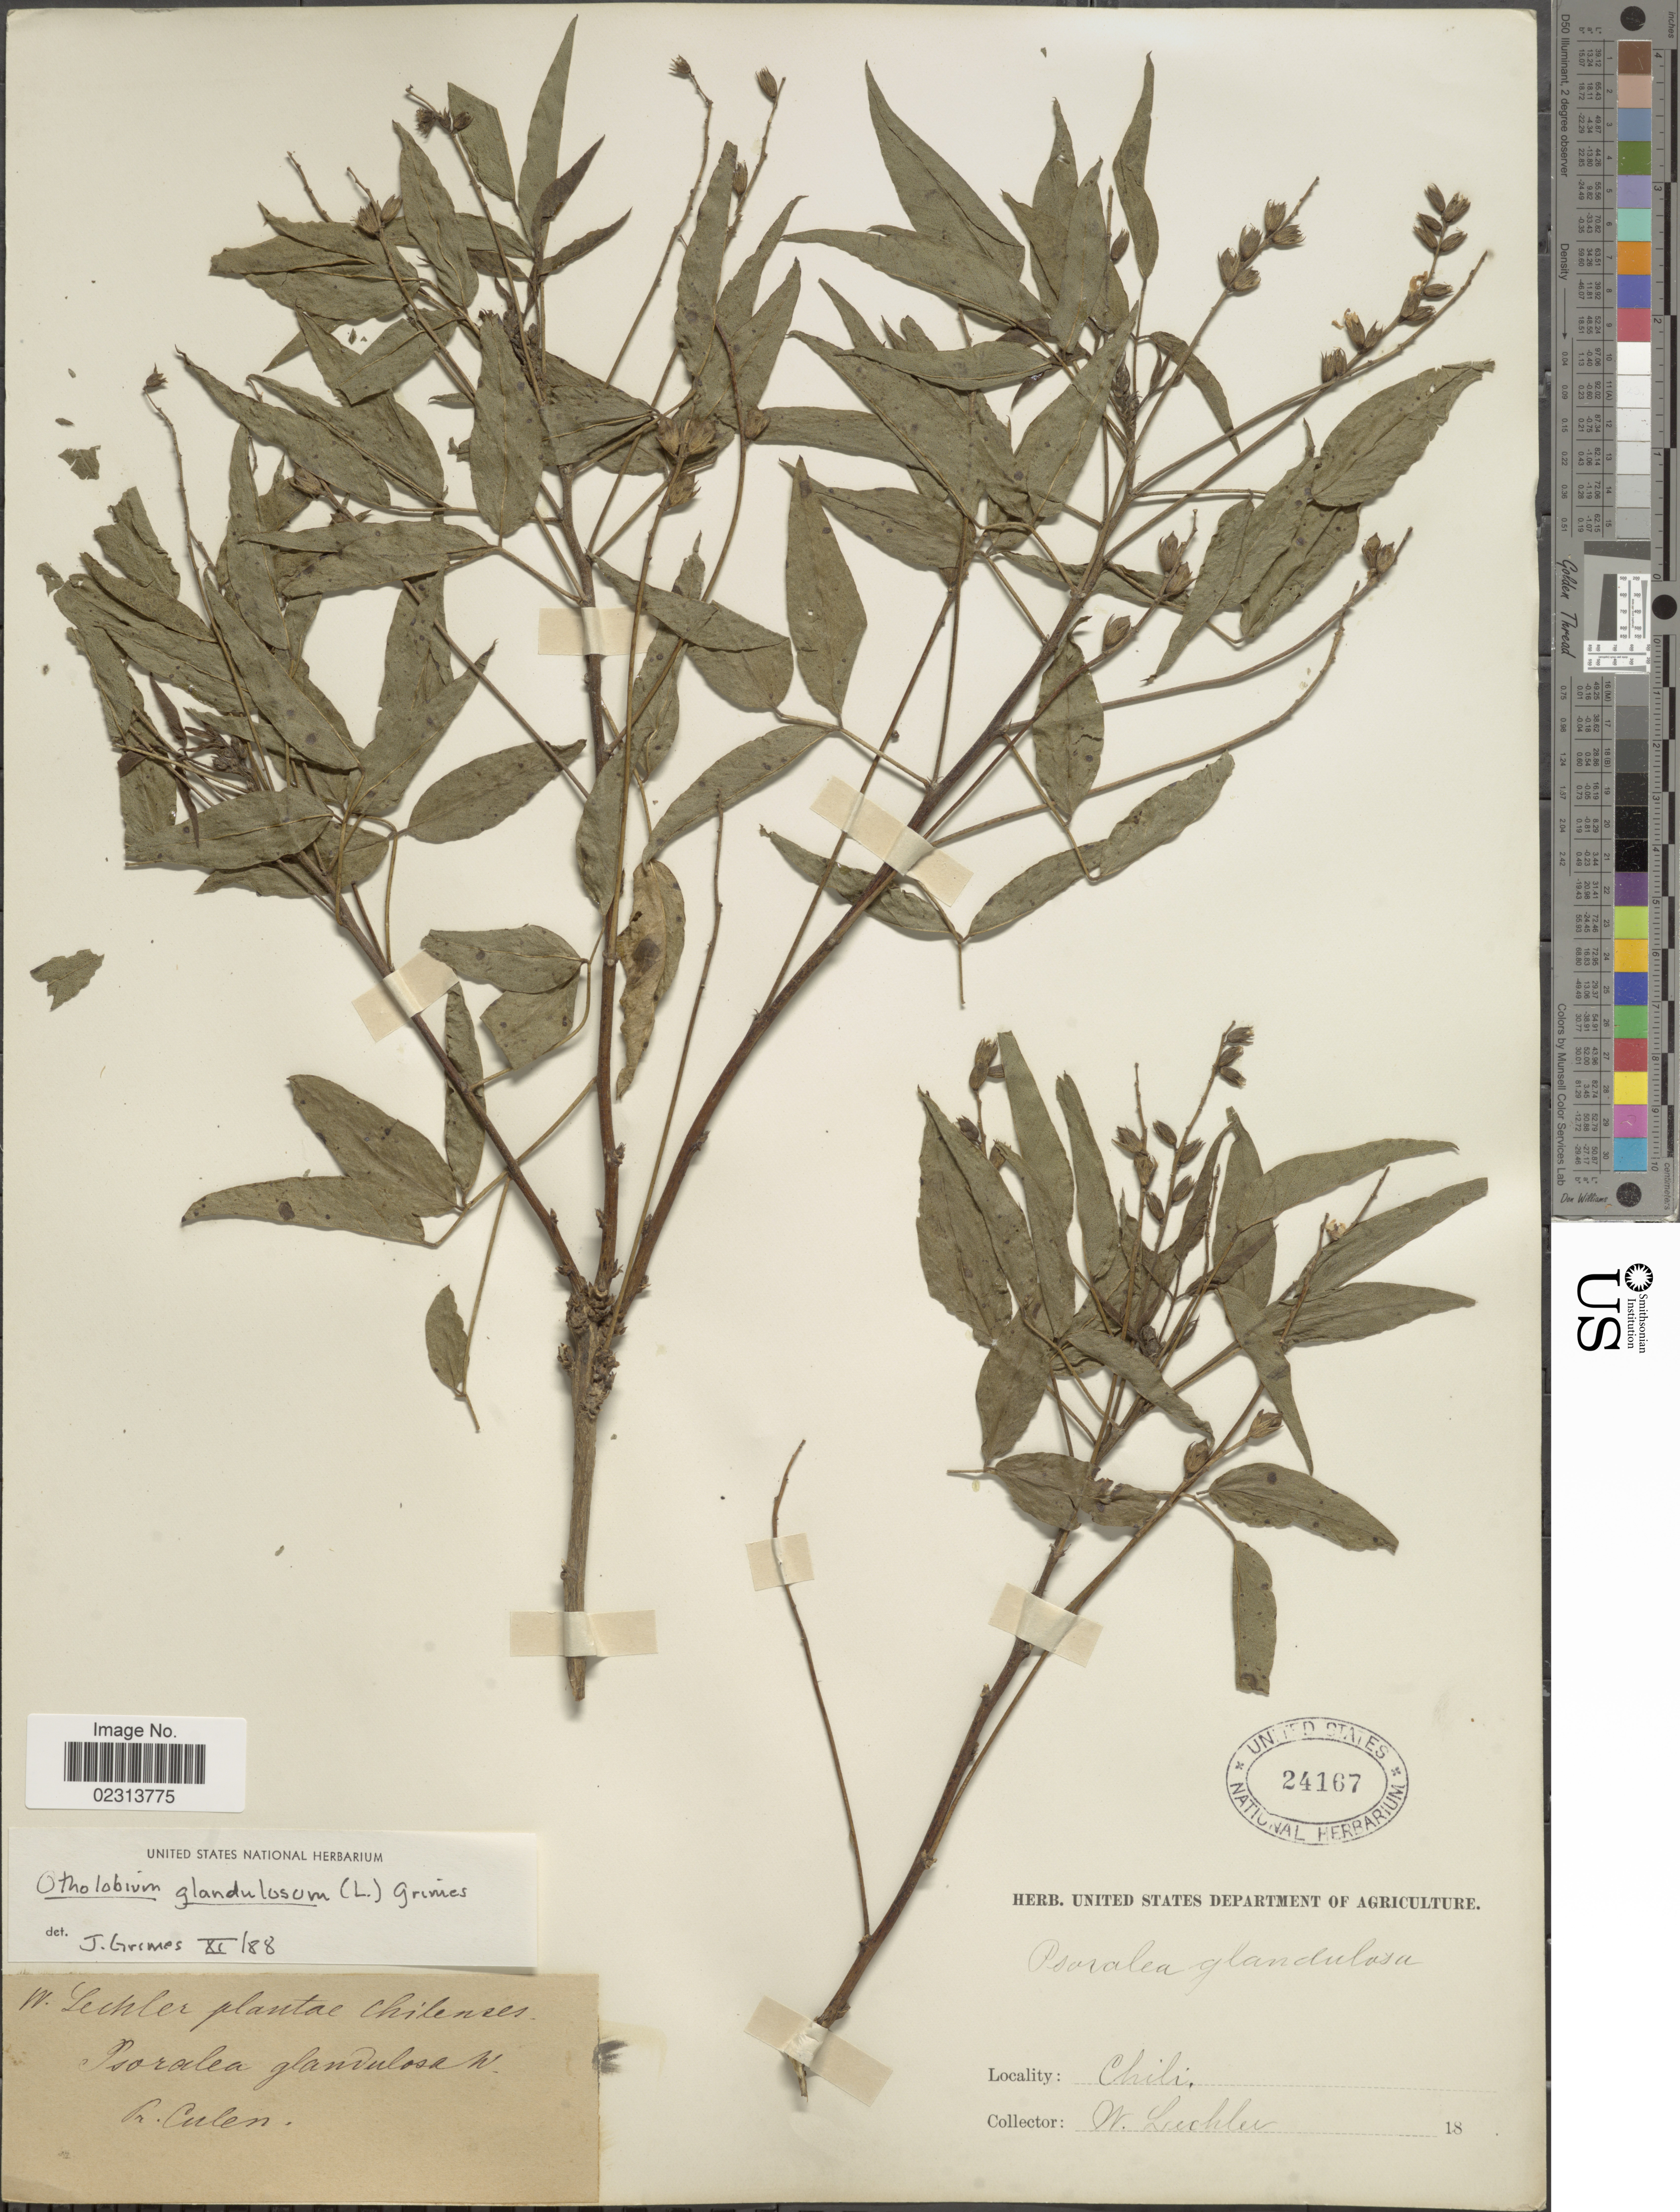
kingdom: Plantae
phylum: Tracheophyta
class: Magnoliopsida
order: Fabales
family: Fabaceae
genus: Otholobium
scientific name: Otholobium glandulosum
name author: (L.) J.W. Grimes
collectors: W. Lechler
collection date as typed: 18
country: Chile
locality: Pr. Culen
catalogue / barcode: US 24167